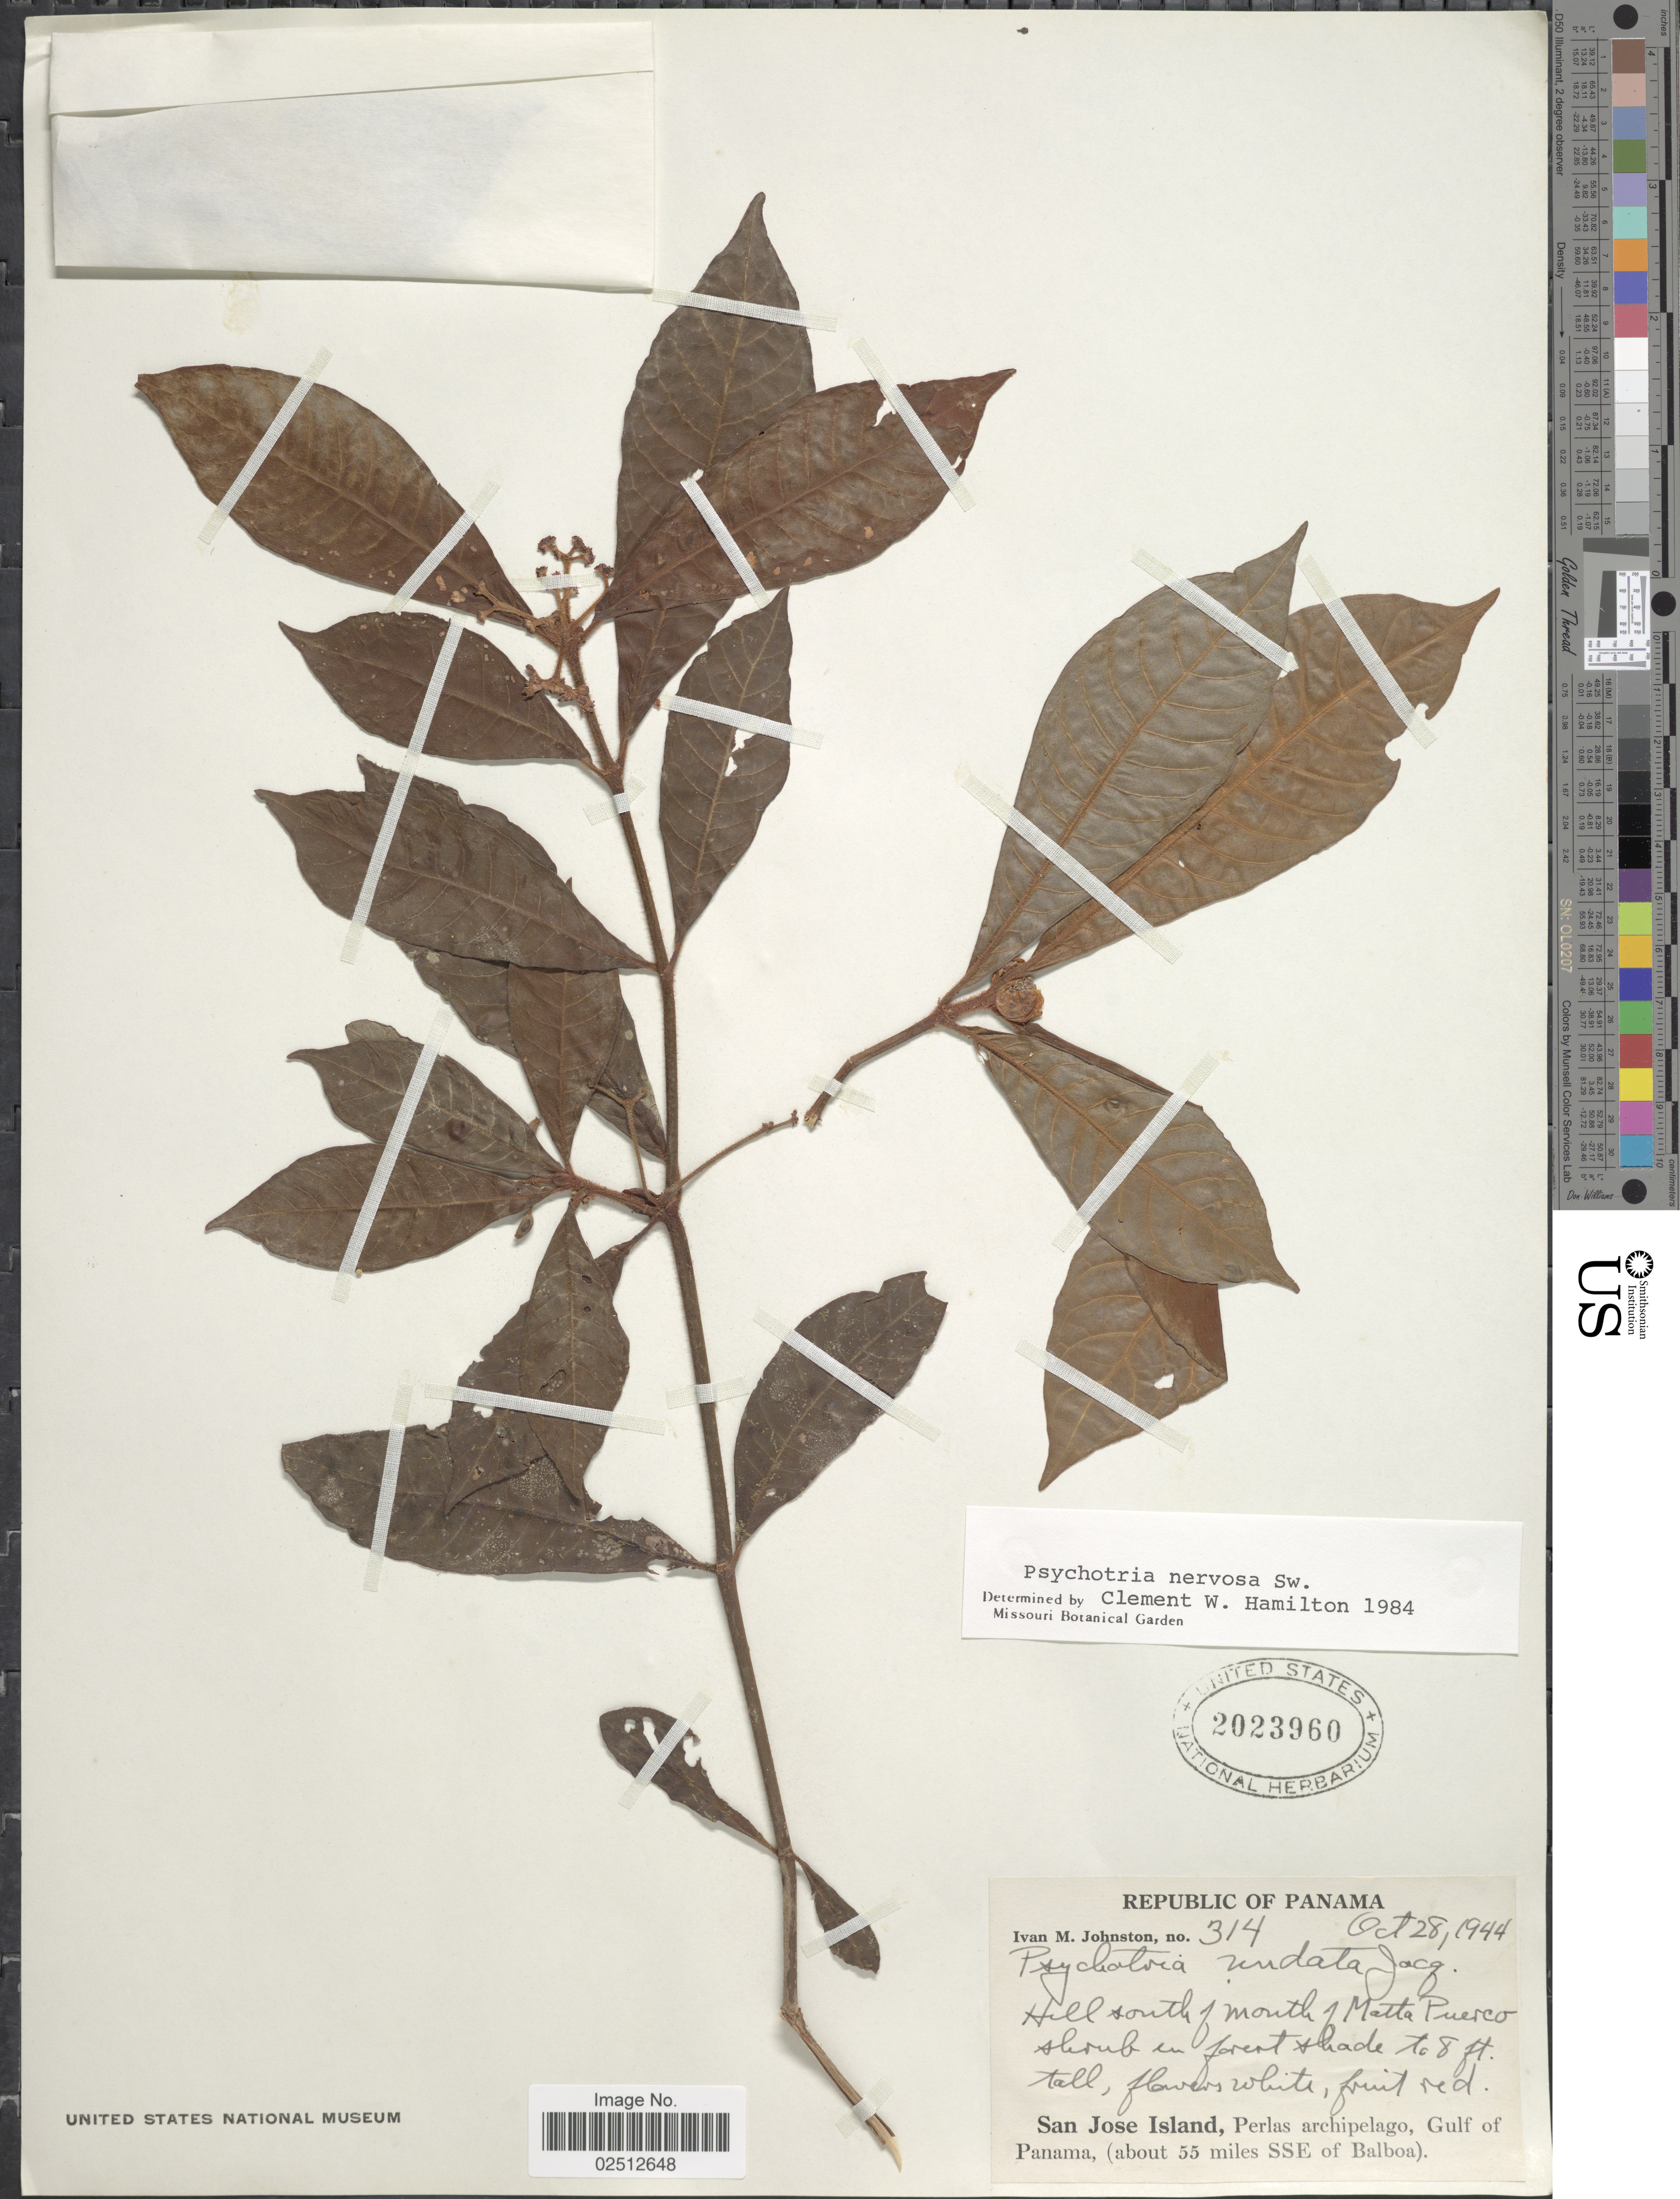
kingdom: Plantae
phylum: Tracheophyta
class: Magnoliopsida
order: Gentianales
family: Rubiaceae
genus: Psychotria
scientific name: Psychotria nervosa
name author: Sw.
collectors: I.M. Johnston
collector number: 314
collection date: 1944-10-28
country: Panama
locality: Hill south of mouth of Matta Puerco, San Jose Island, Perlas archipelago, Gulf of Panama (about 55 miles SSE of Balboa)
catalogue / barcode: US 2023960